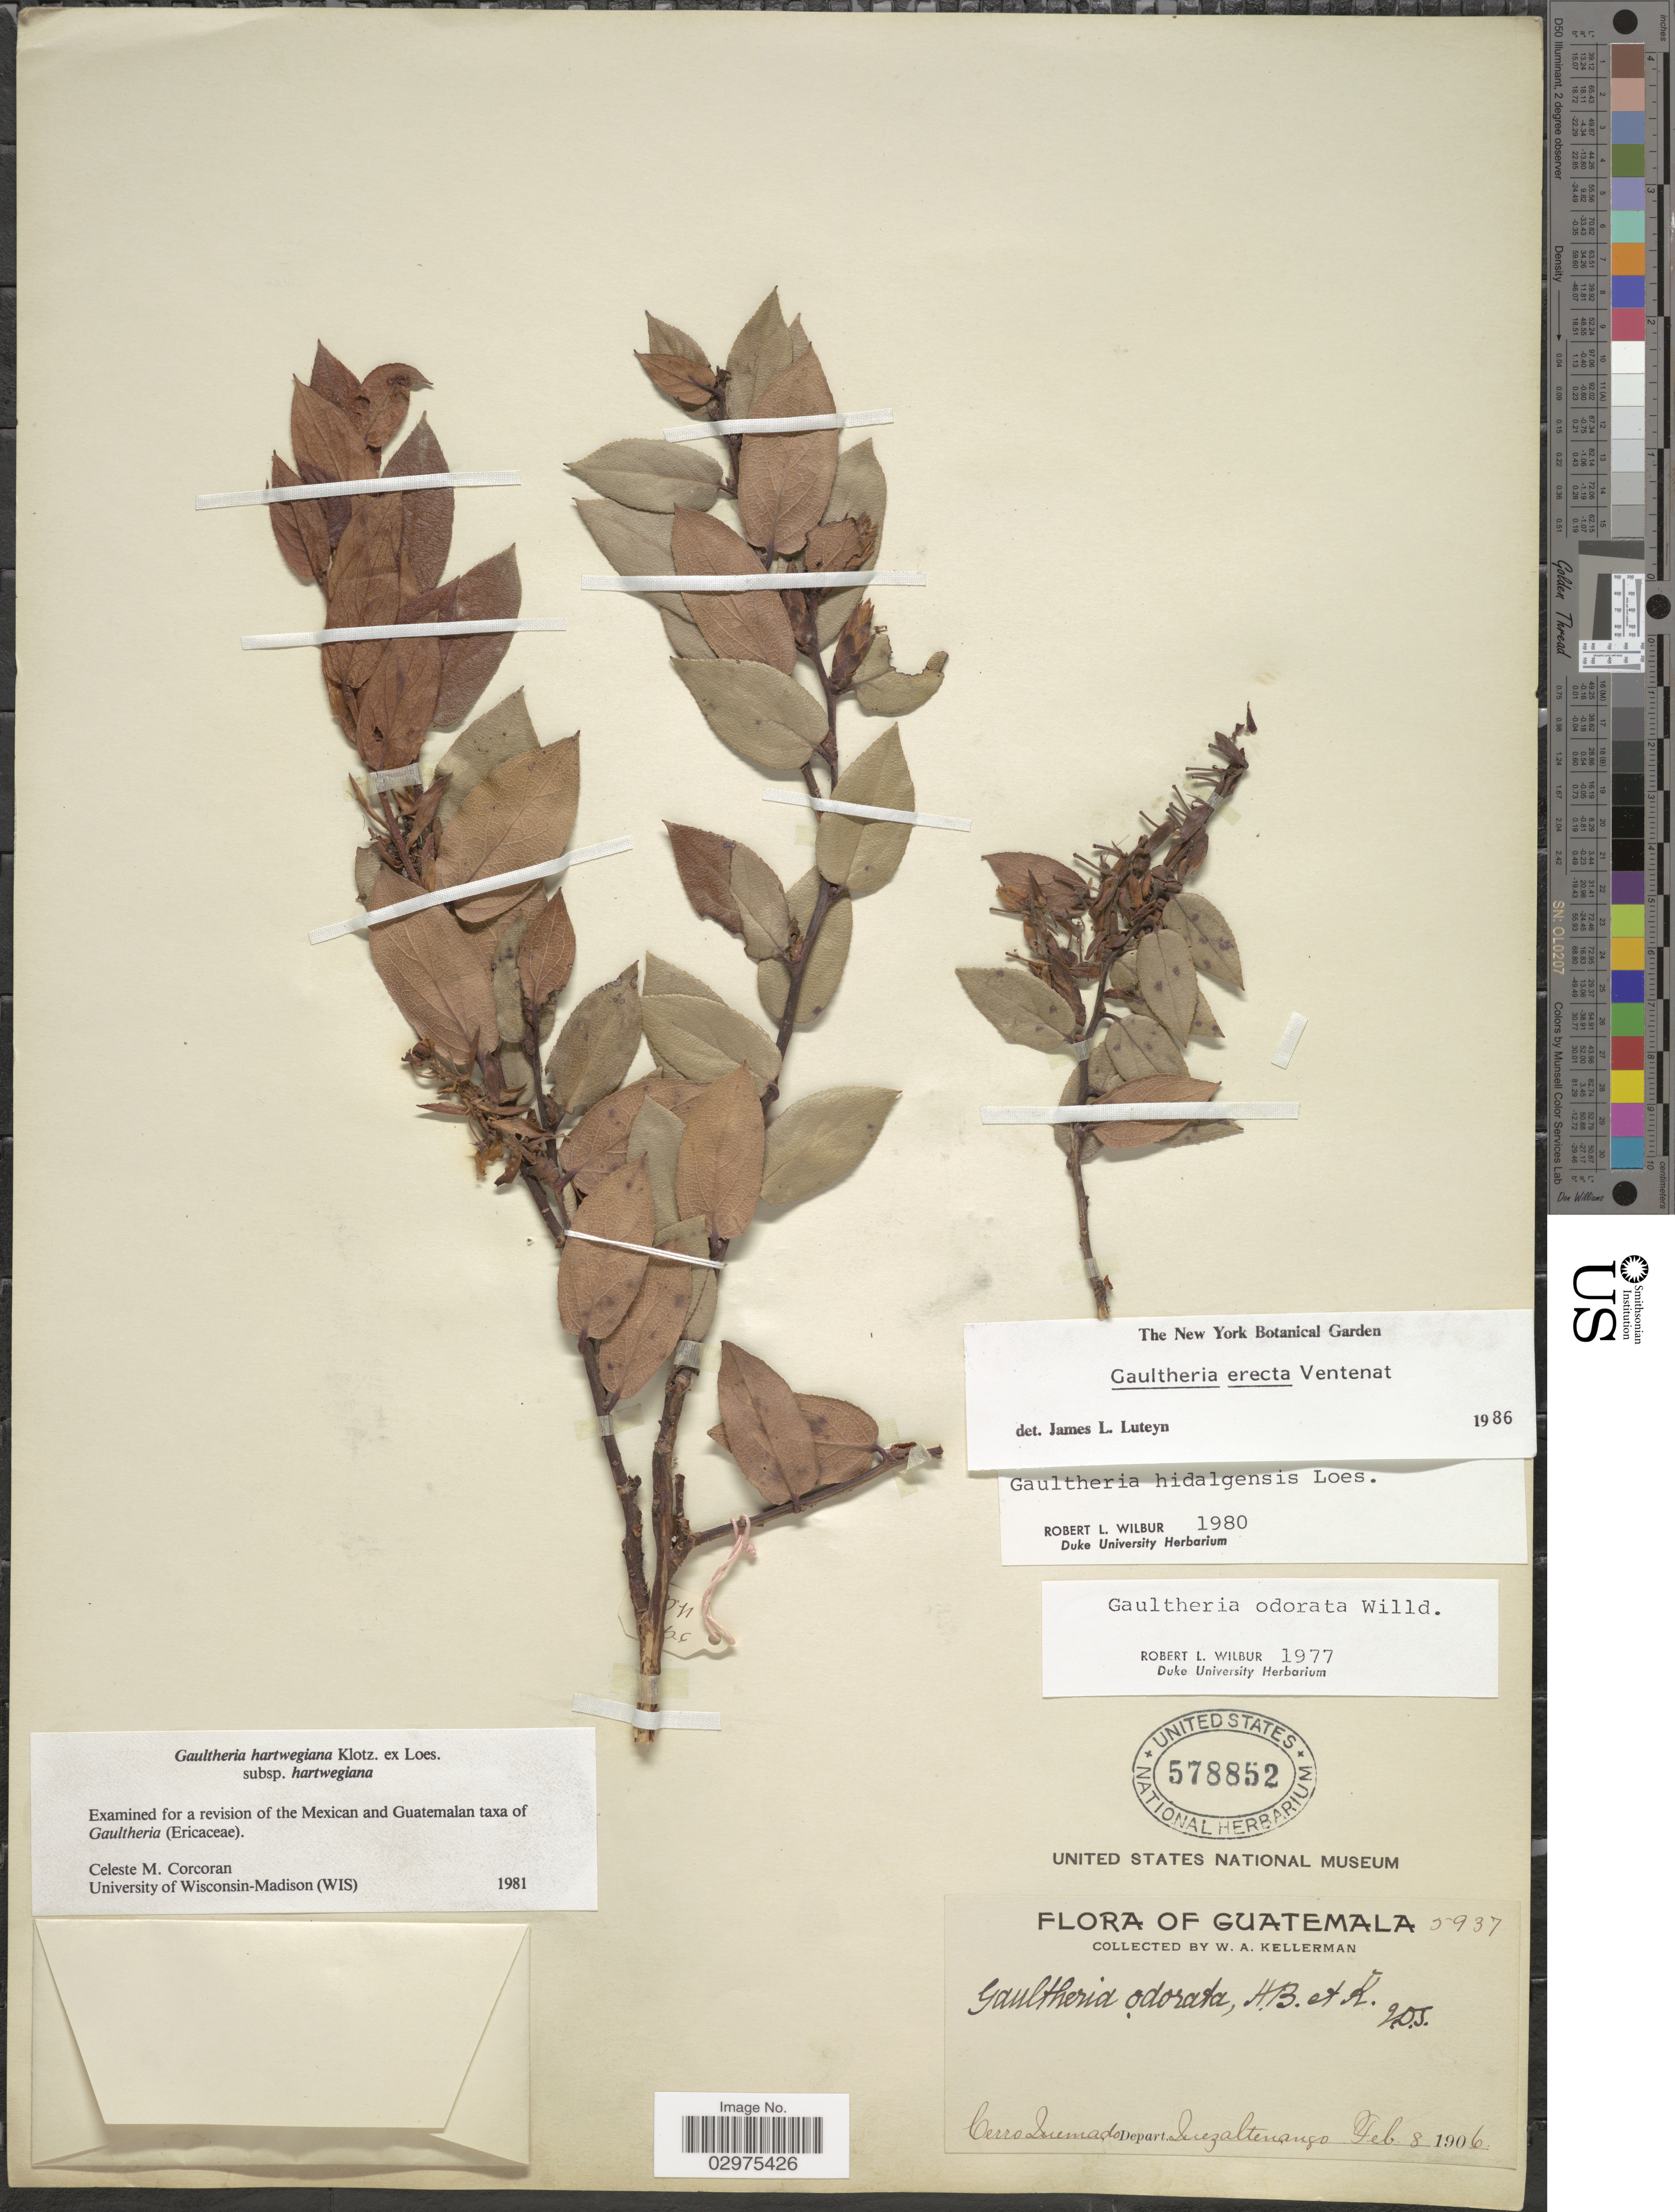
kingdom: Plantae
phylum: Tracheophyta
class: Magnoliopsida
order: Ericales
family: Ericaceae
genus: Gaultheria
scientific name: Gaultheria erecta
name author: Vent.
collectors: W. Kellerman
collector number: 5937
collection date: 1906-02-08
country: Guatemala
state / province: Quetzaltenango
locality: Cerro Quemado, Depart Quezaltenango.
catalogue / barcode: US 578852